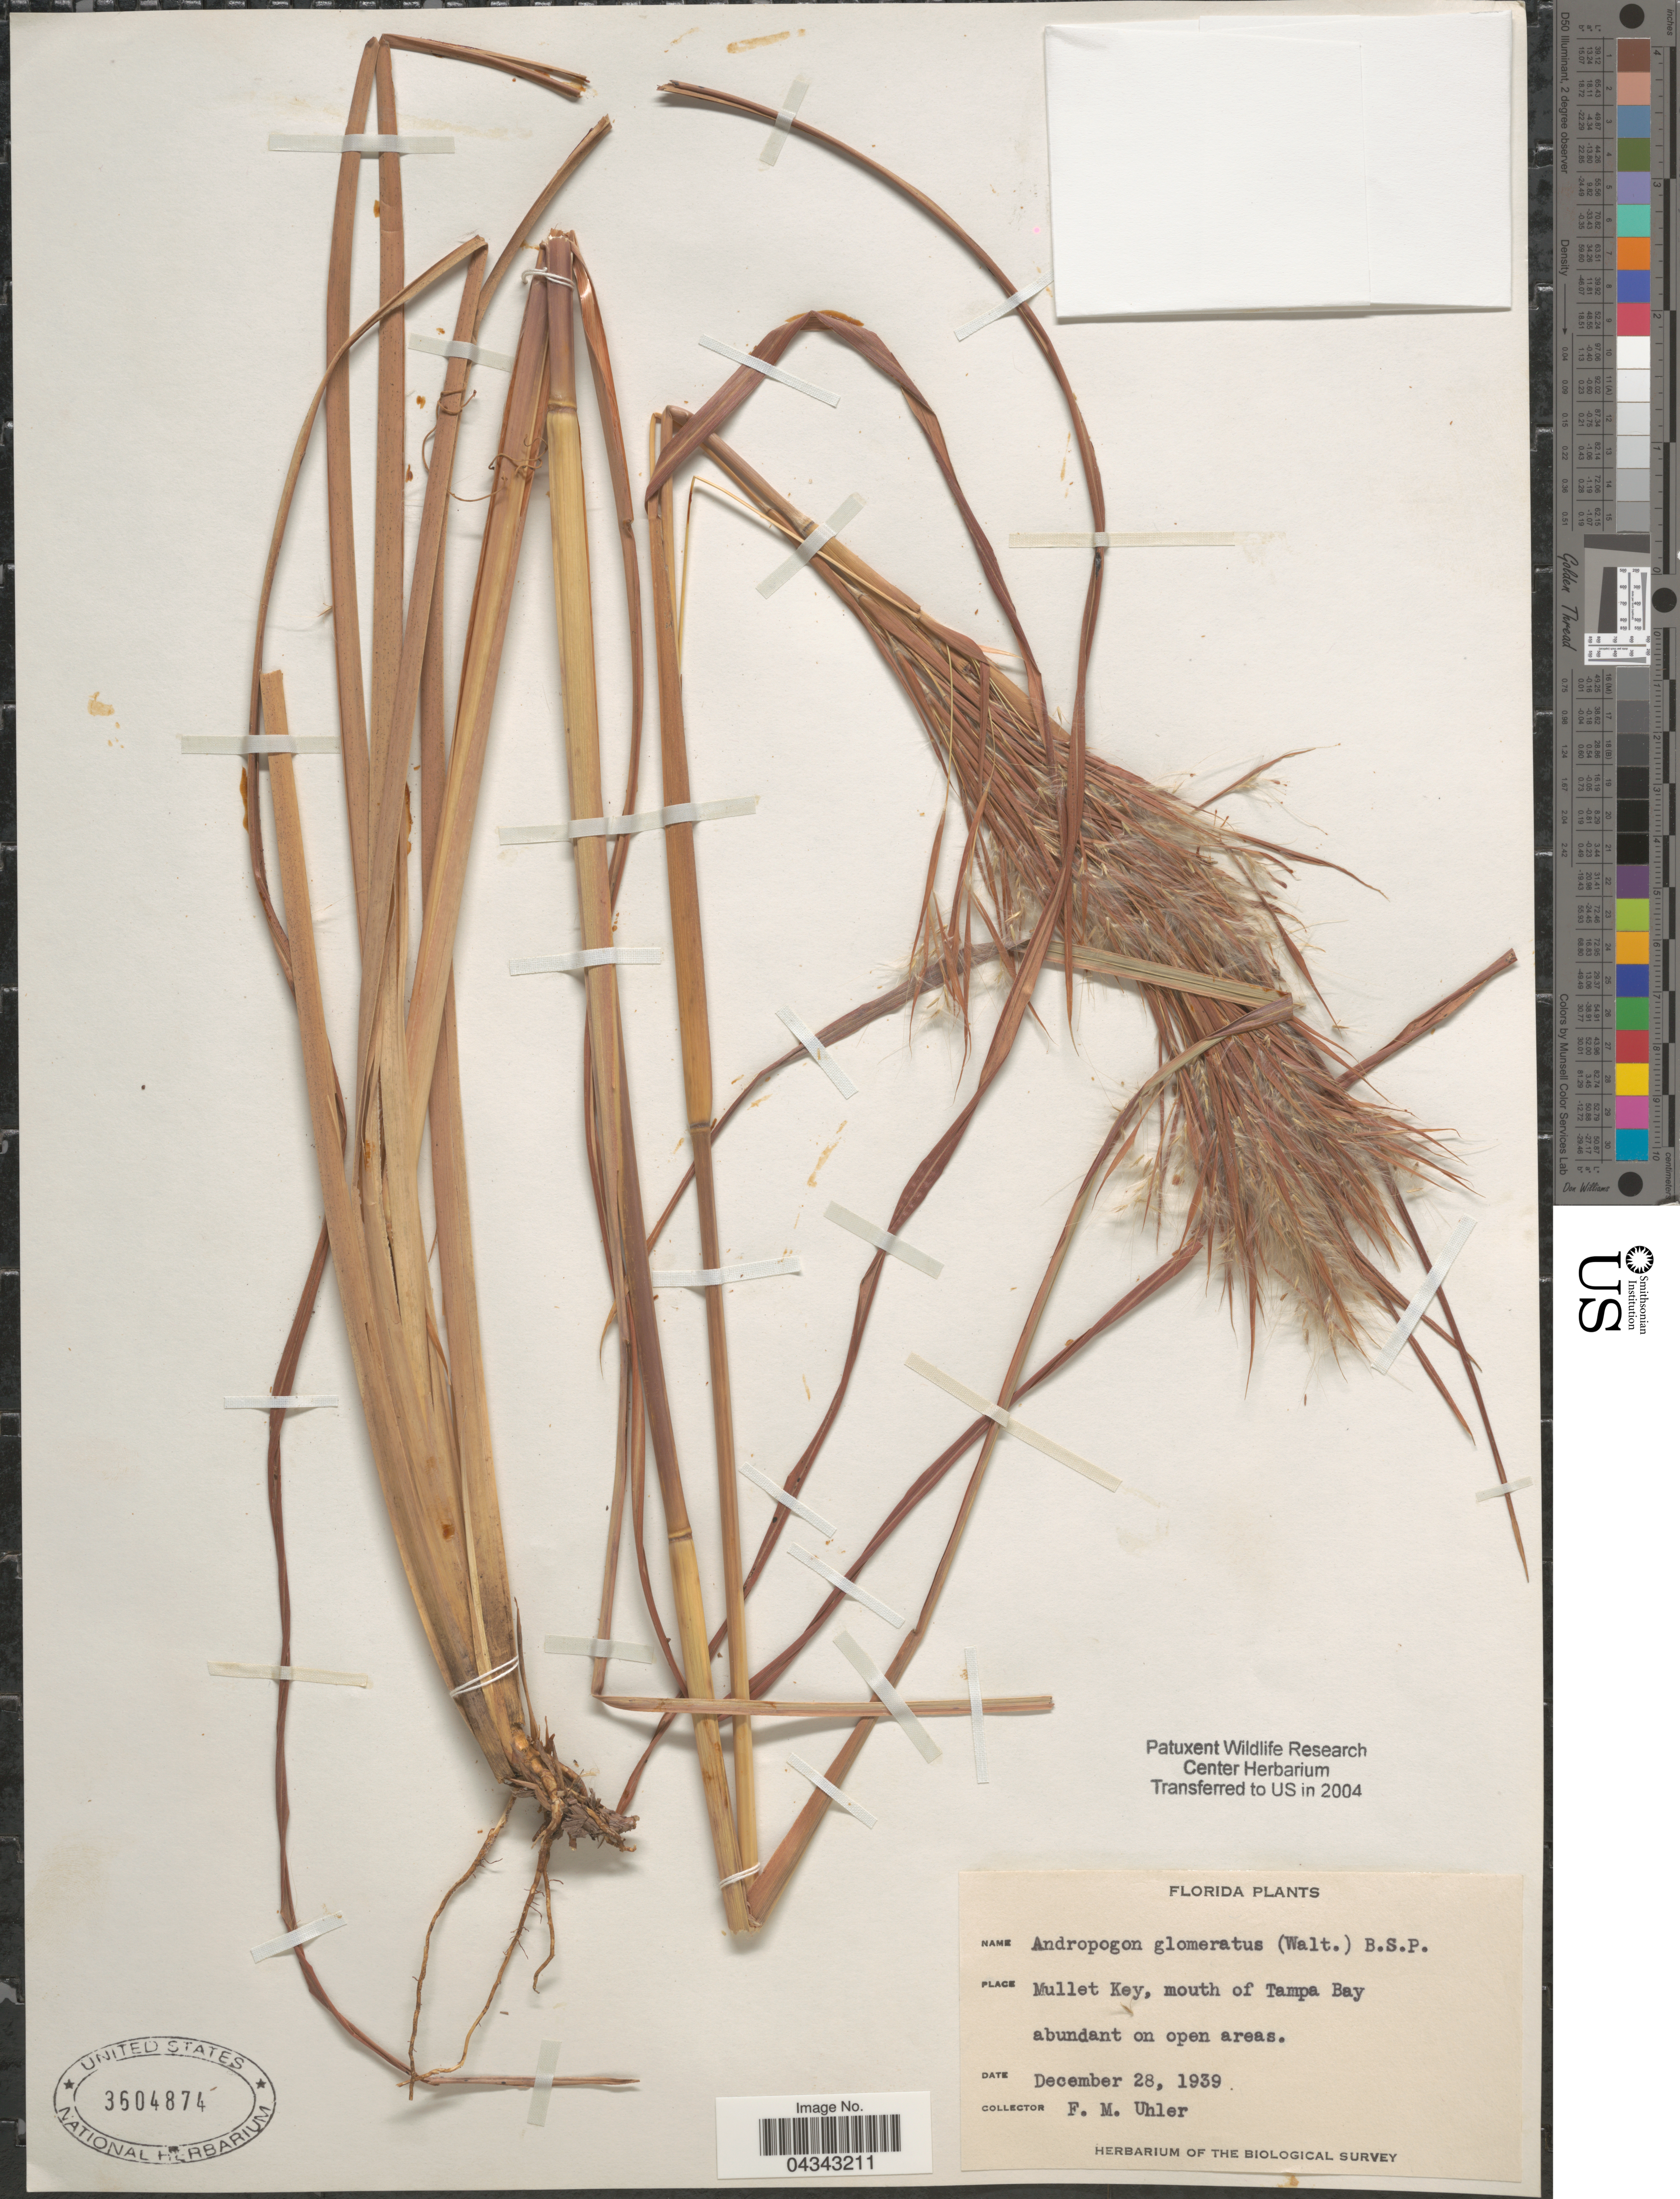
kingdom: Plantae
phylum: Tracheophyta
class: Liliopsida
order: Poales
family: Poaceae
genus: Andropogon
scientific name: Andropogon glomeratus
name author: (Walter) Britton, Stearns & Poggenb.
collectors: F. M. Uhler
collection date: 1939-12-28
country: United States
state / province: Florida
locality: Mullet Key, mouth of Tampa Bay. Biological Survey.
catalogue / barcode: US 3604874